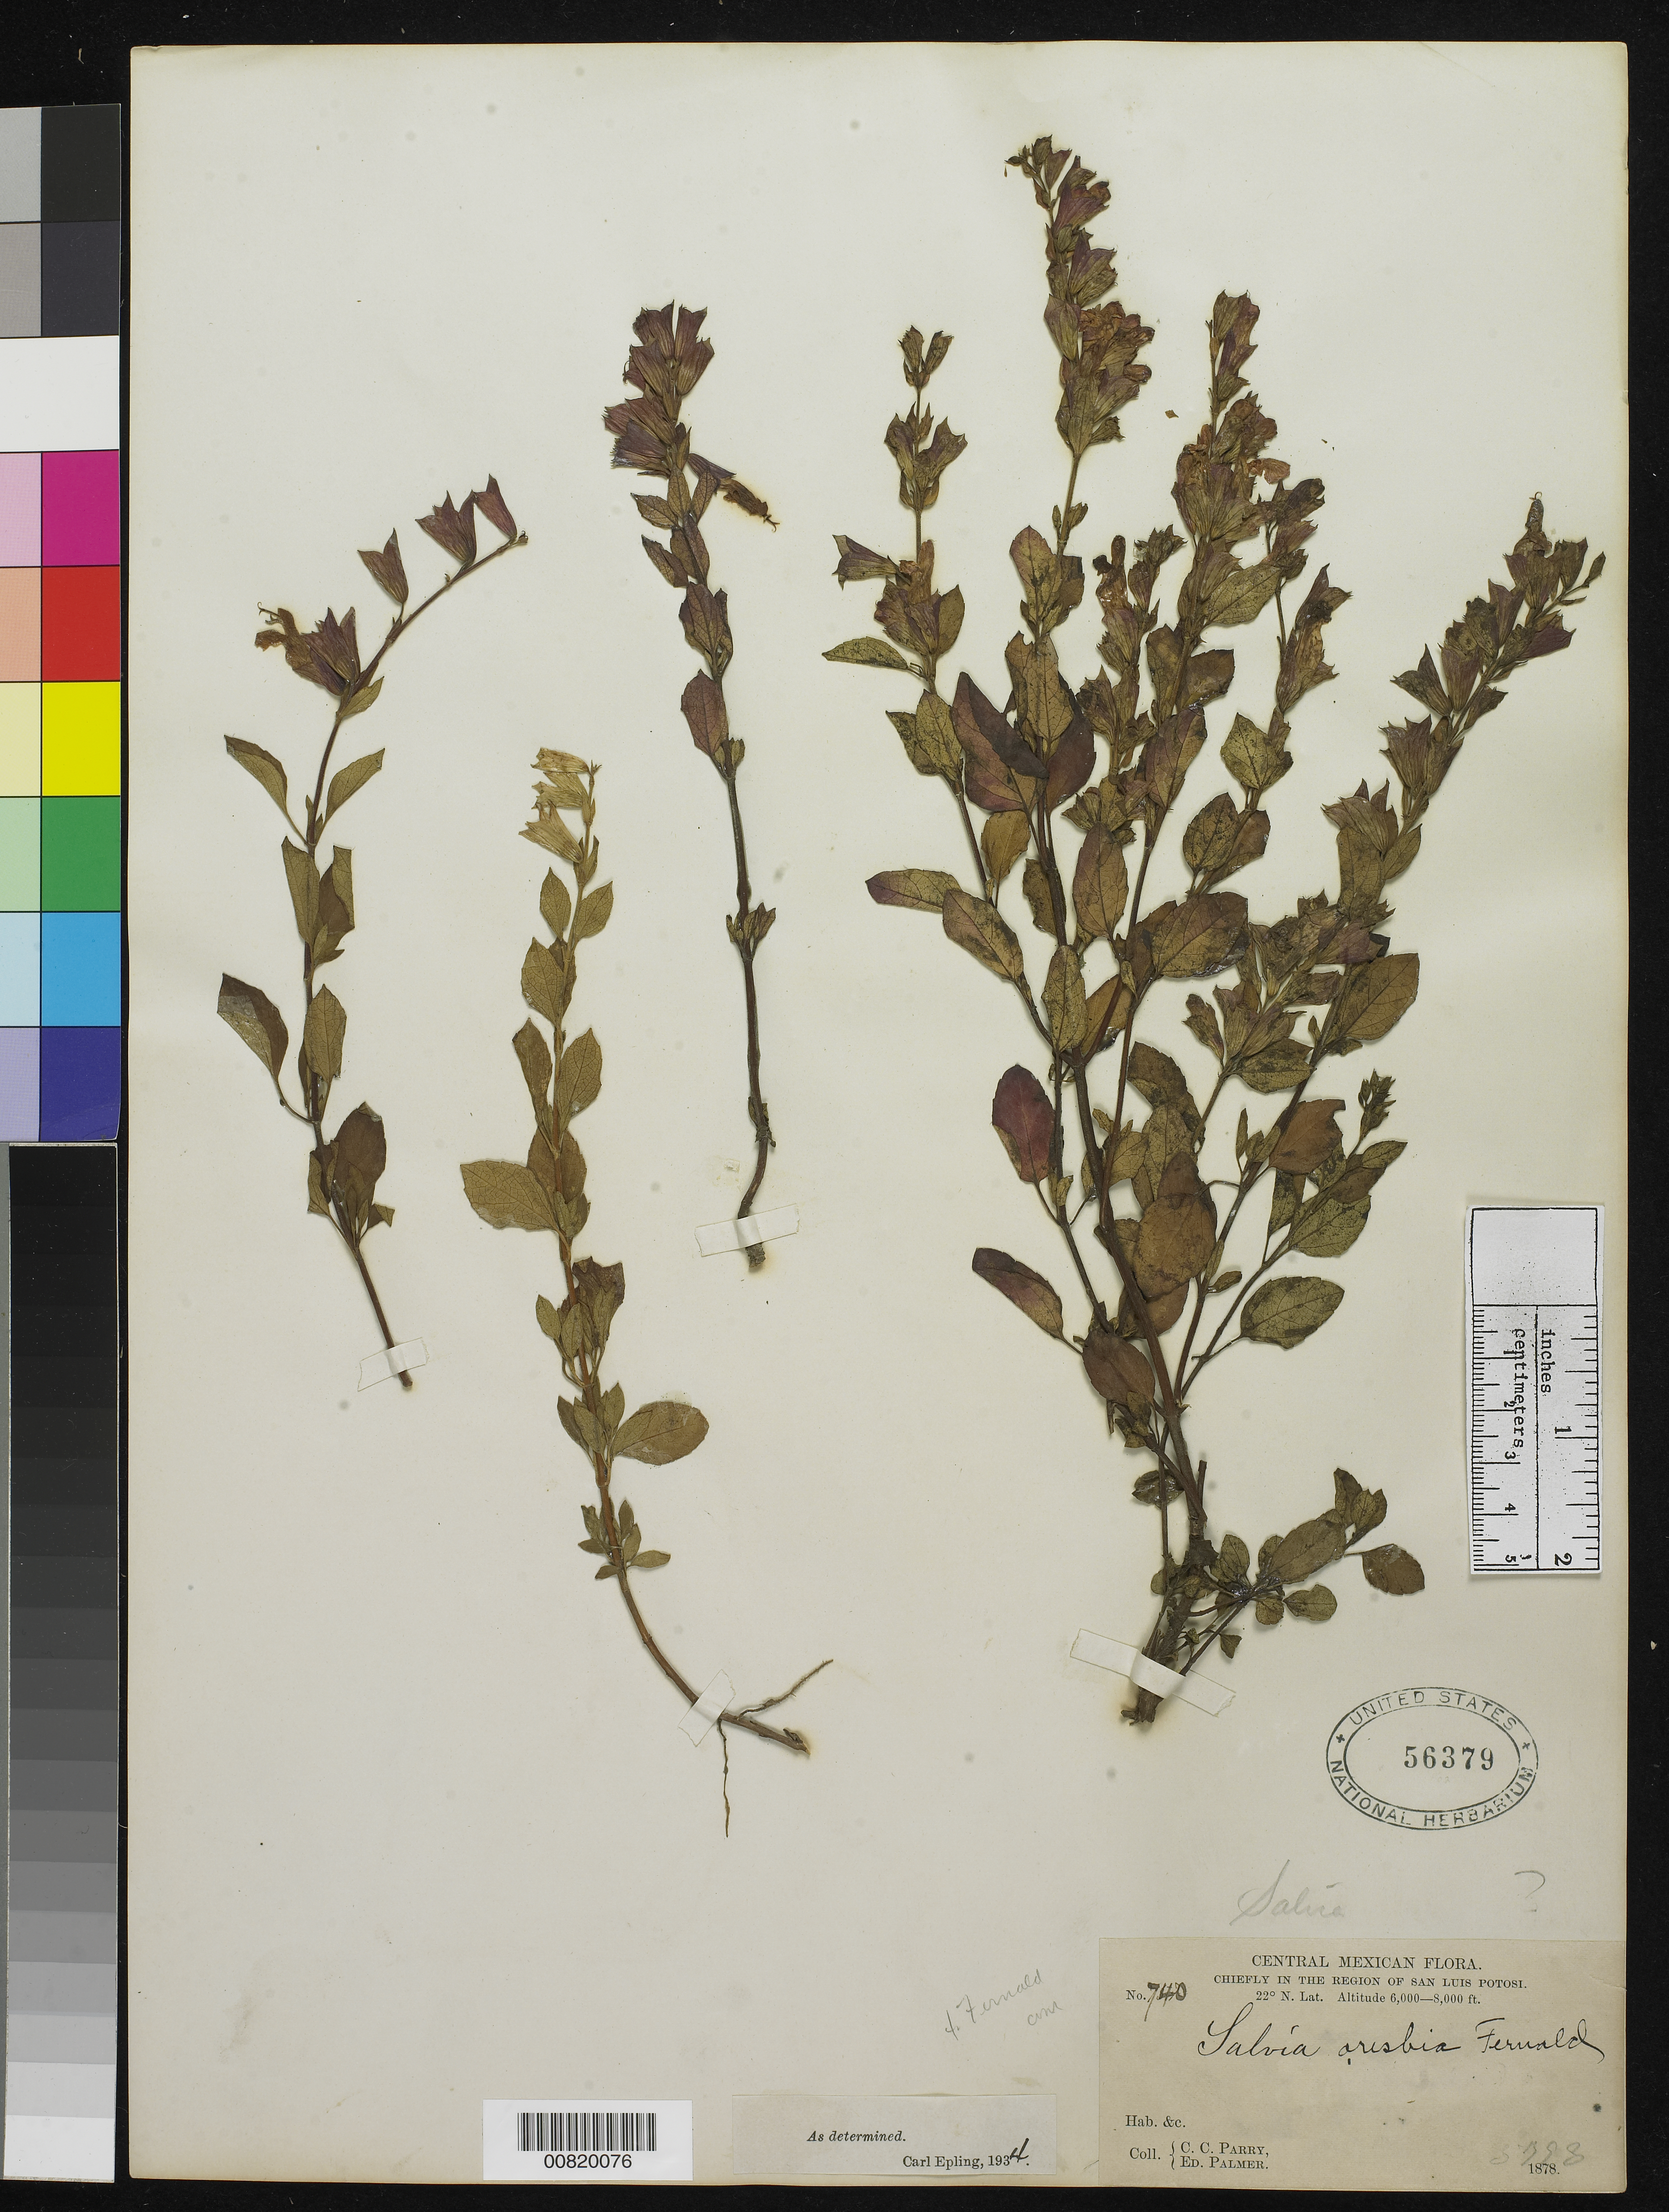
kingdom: Plantae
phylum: Tracheophyta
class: Magnoliopsida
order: Lamiales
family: Lamiaceae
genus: Salvia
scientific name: Salvia oresbia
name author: Fernald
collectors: C. C. Parry & E. Palmer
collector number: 740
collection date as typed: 1878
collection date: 1878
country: Mexico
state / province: San Luis Potosí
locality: Chiefly in the region of San Luis Potosí.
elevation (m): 1829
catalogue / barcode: US 56379